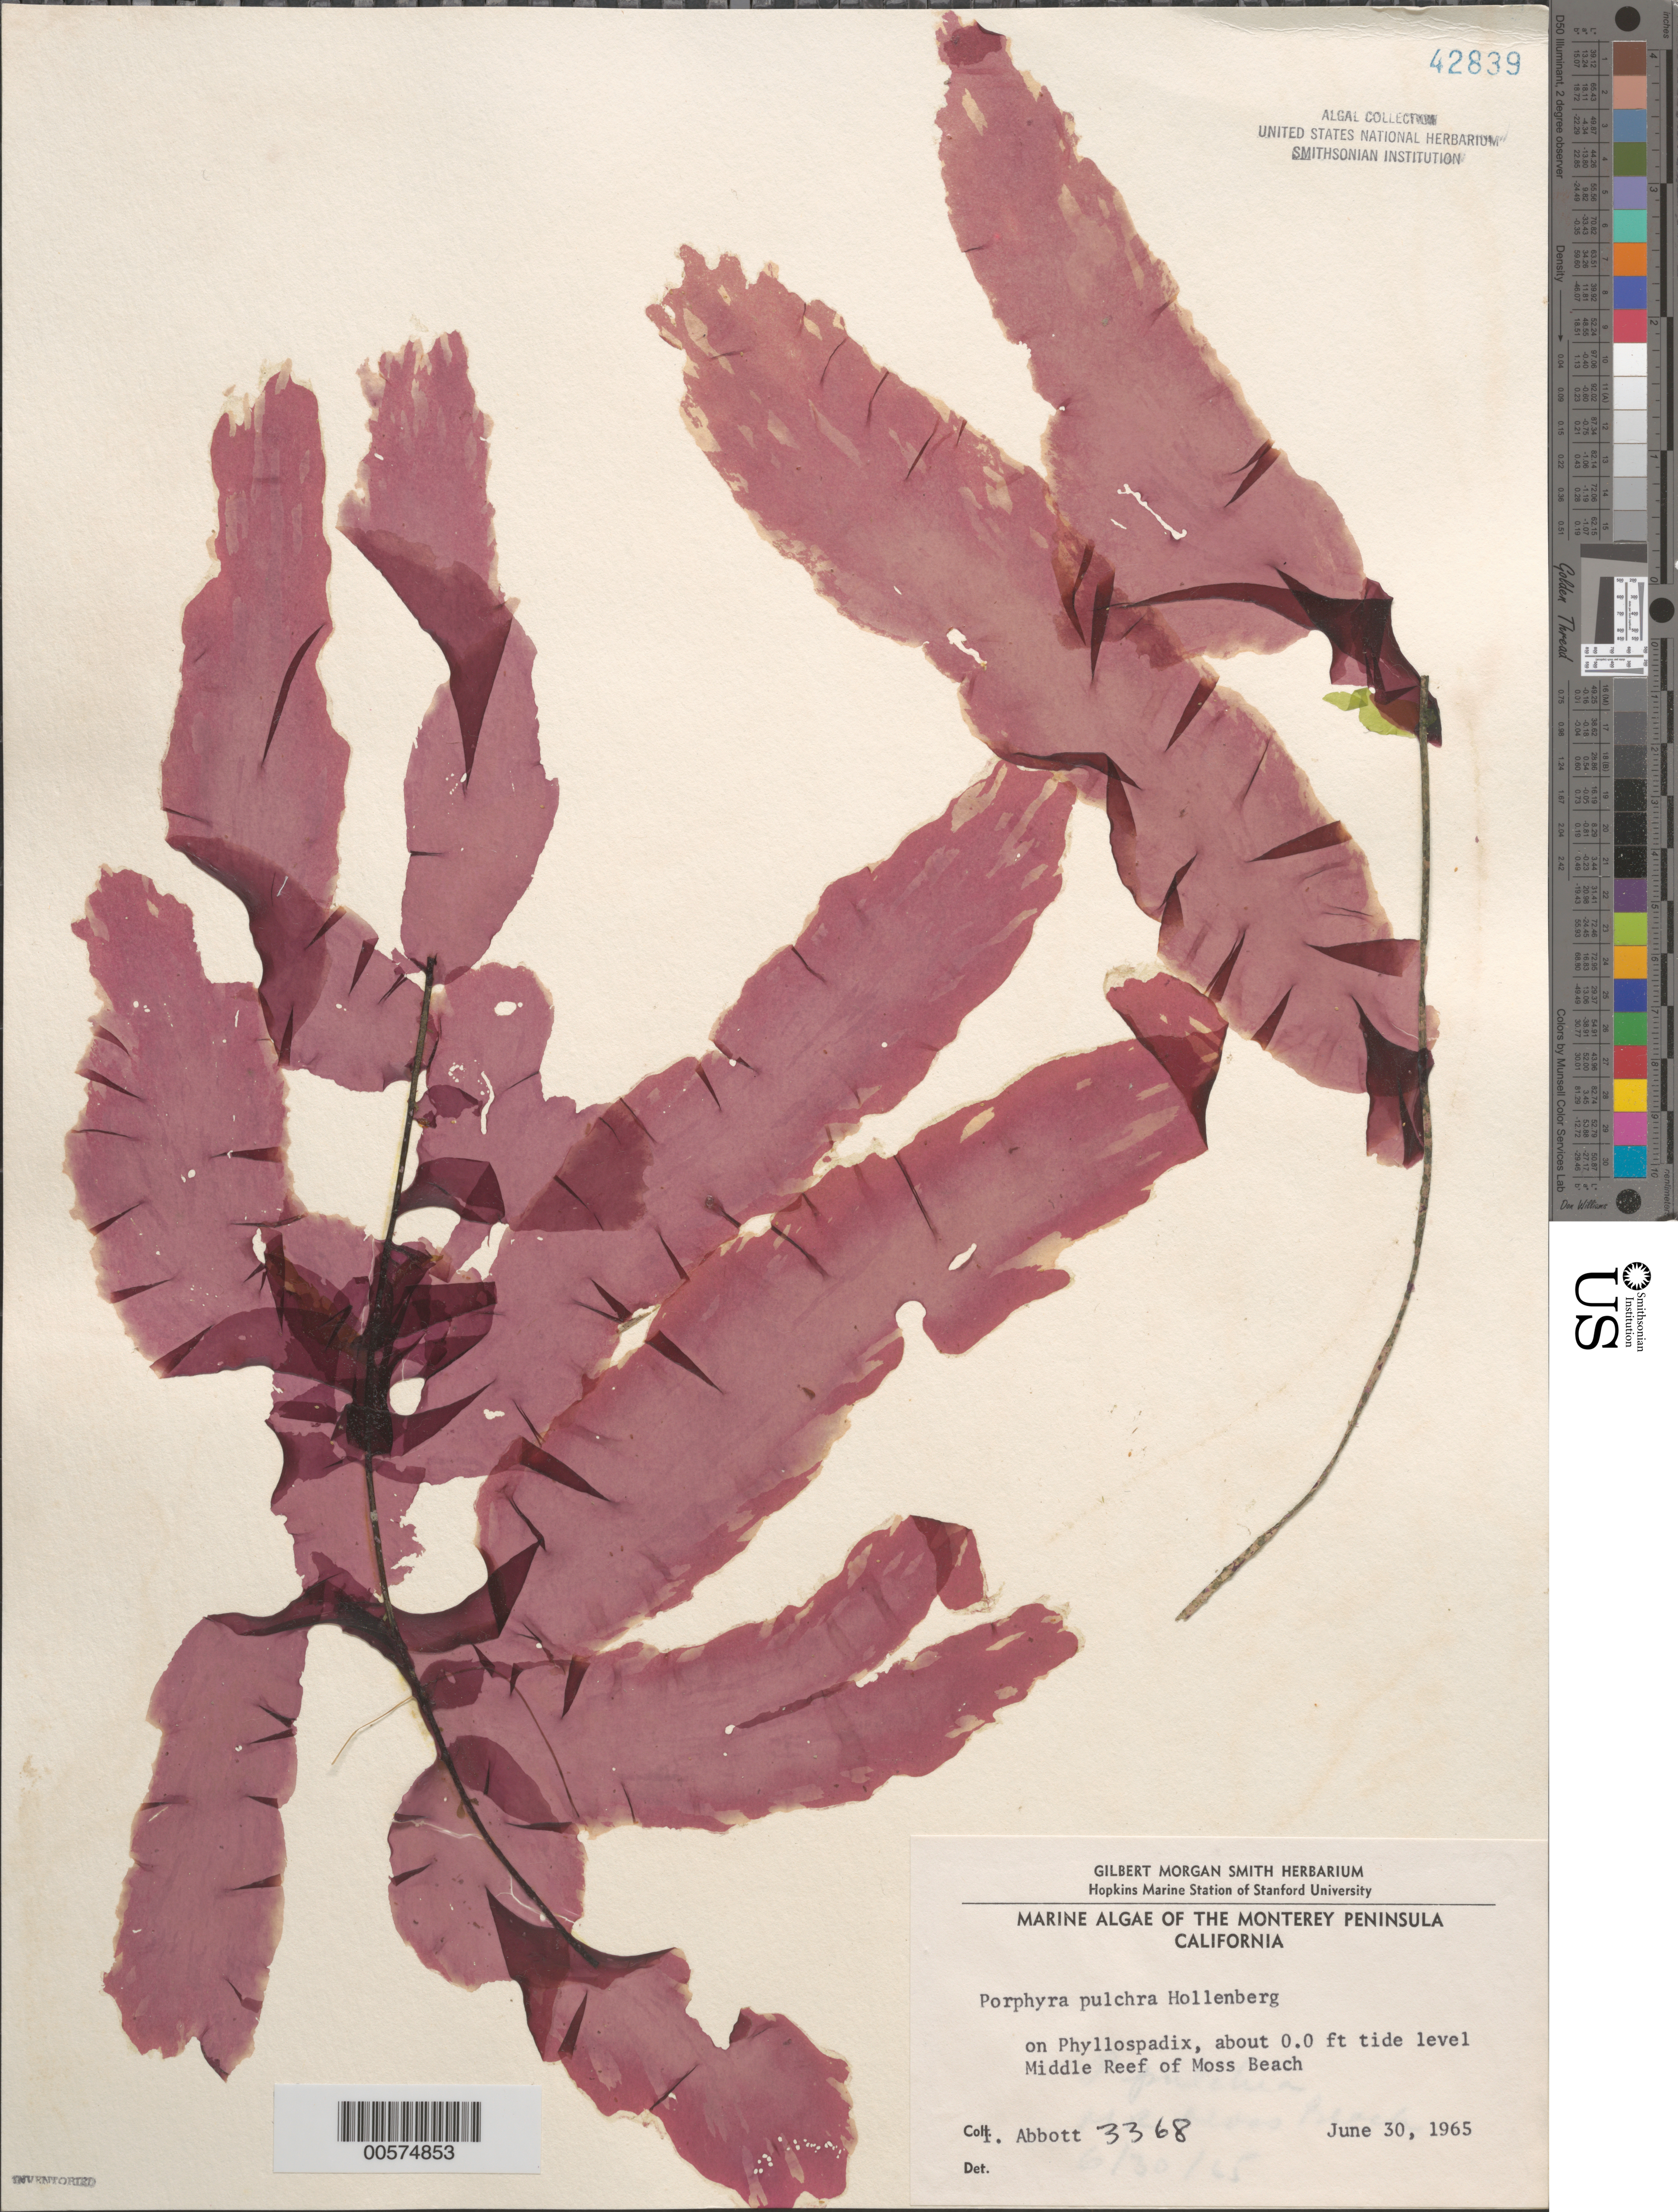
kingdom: Plantae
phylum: Rhodophyta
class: Bangiophyceae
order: Bangiales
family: Bangiaceae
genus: Porphyra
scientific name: Porphyra pulchra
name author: Hollenb. in G.M. Sm. & Hollenb.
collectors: I. A. Abbott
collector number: IAA 3368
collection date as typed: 30 Jun 1965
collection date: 1965-06-30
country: United States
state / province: California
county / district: Monterey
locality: Middle Reef of Moss Beach, Monterey Peninsula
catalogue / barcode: US 42839